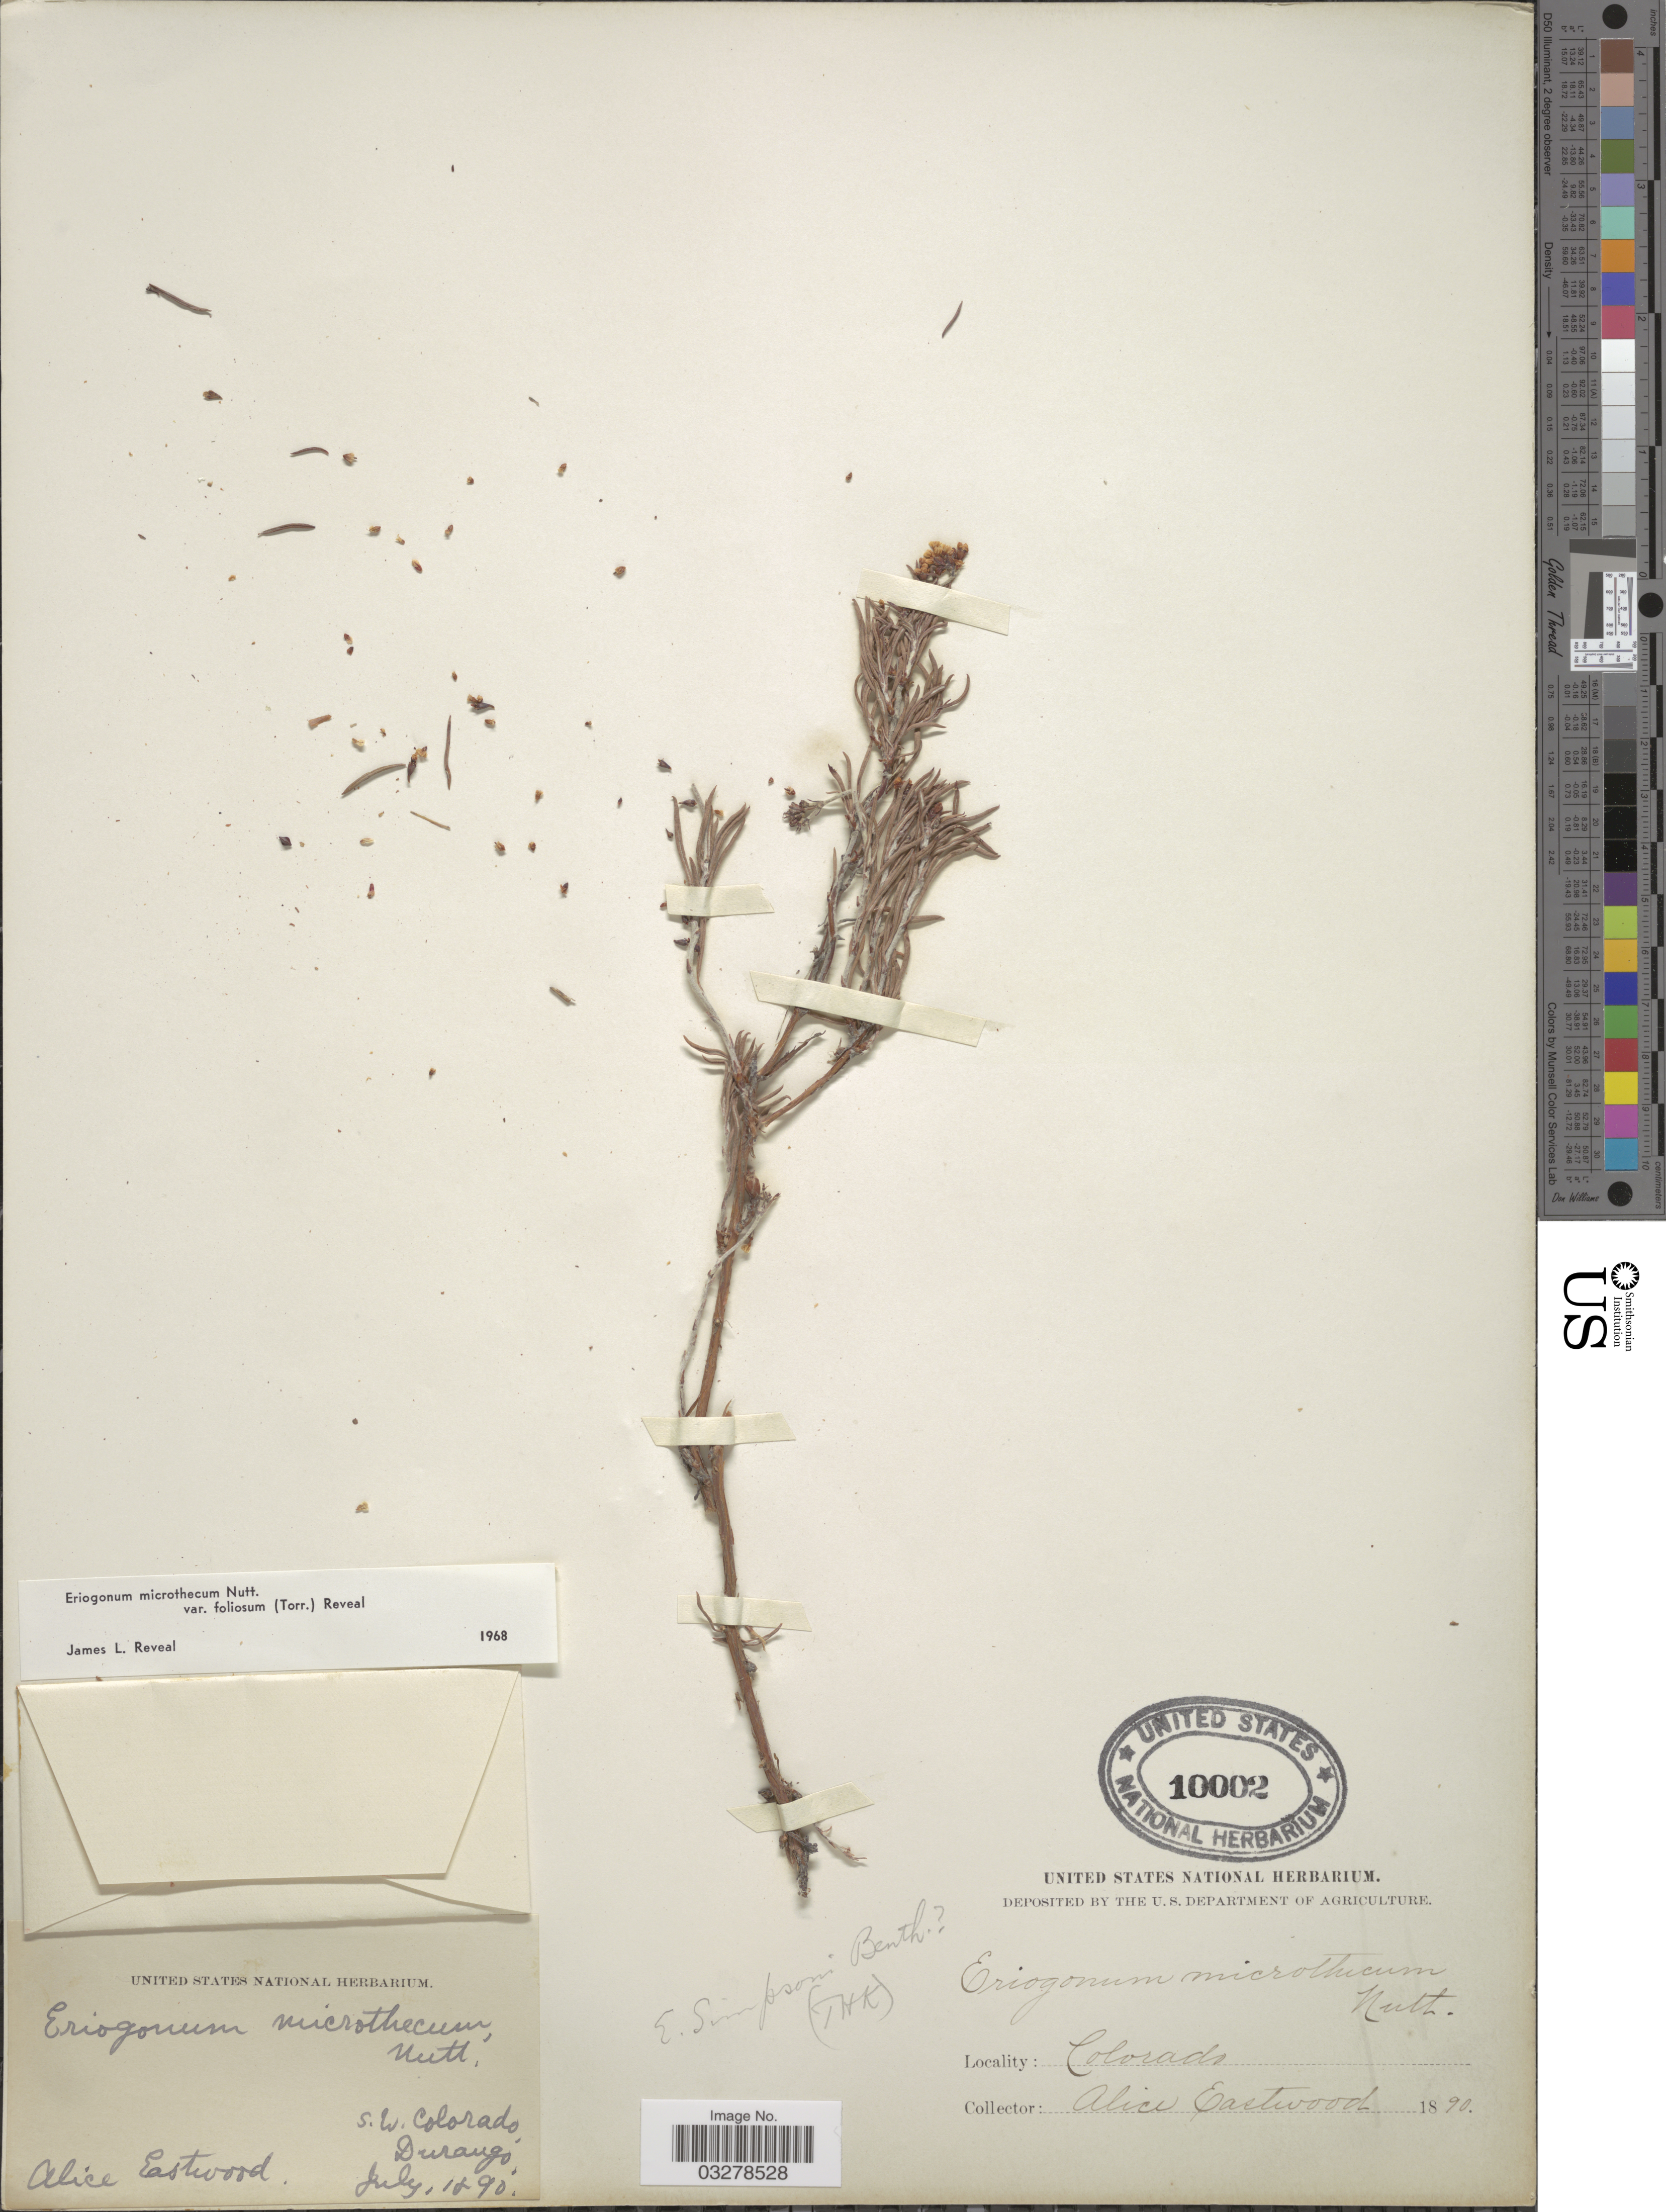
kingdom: Plantae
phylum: Tracheophyta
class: Magnoliopsida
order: Caryophyllales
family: Polygonaceae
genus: Eriogonum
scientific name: Eriogonum microtheca var. foliosum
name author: (Torr. & A. Gray) Reveal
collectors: A. Eastwood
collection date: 1890-07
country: United States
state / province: Colorado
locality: S.W. Colorado, Durango.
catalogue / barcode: US 10002